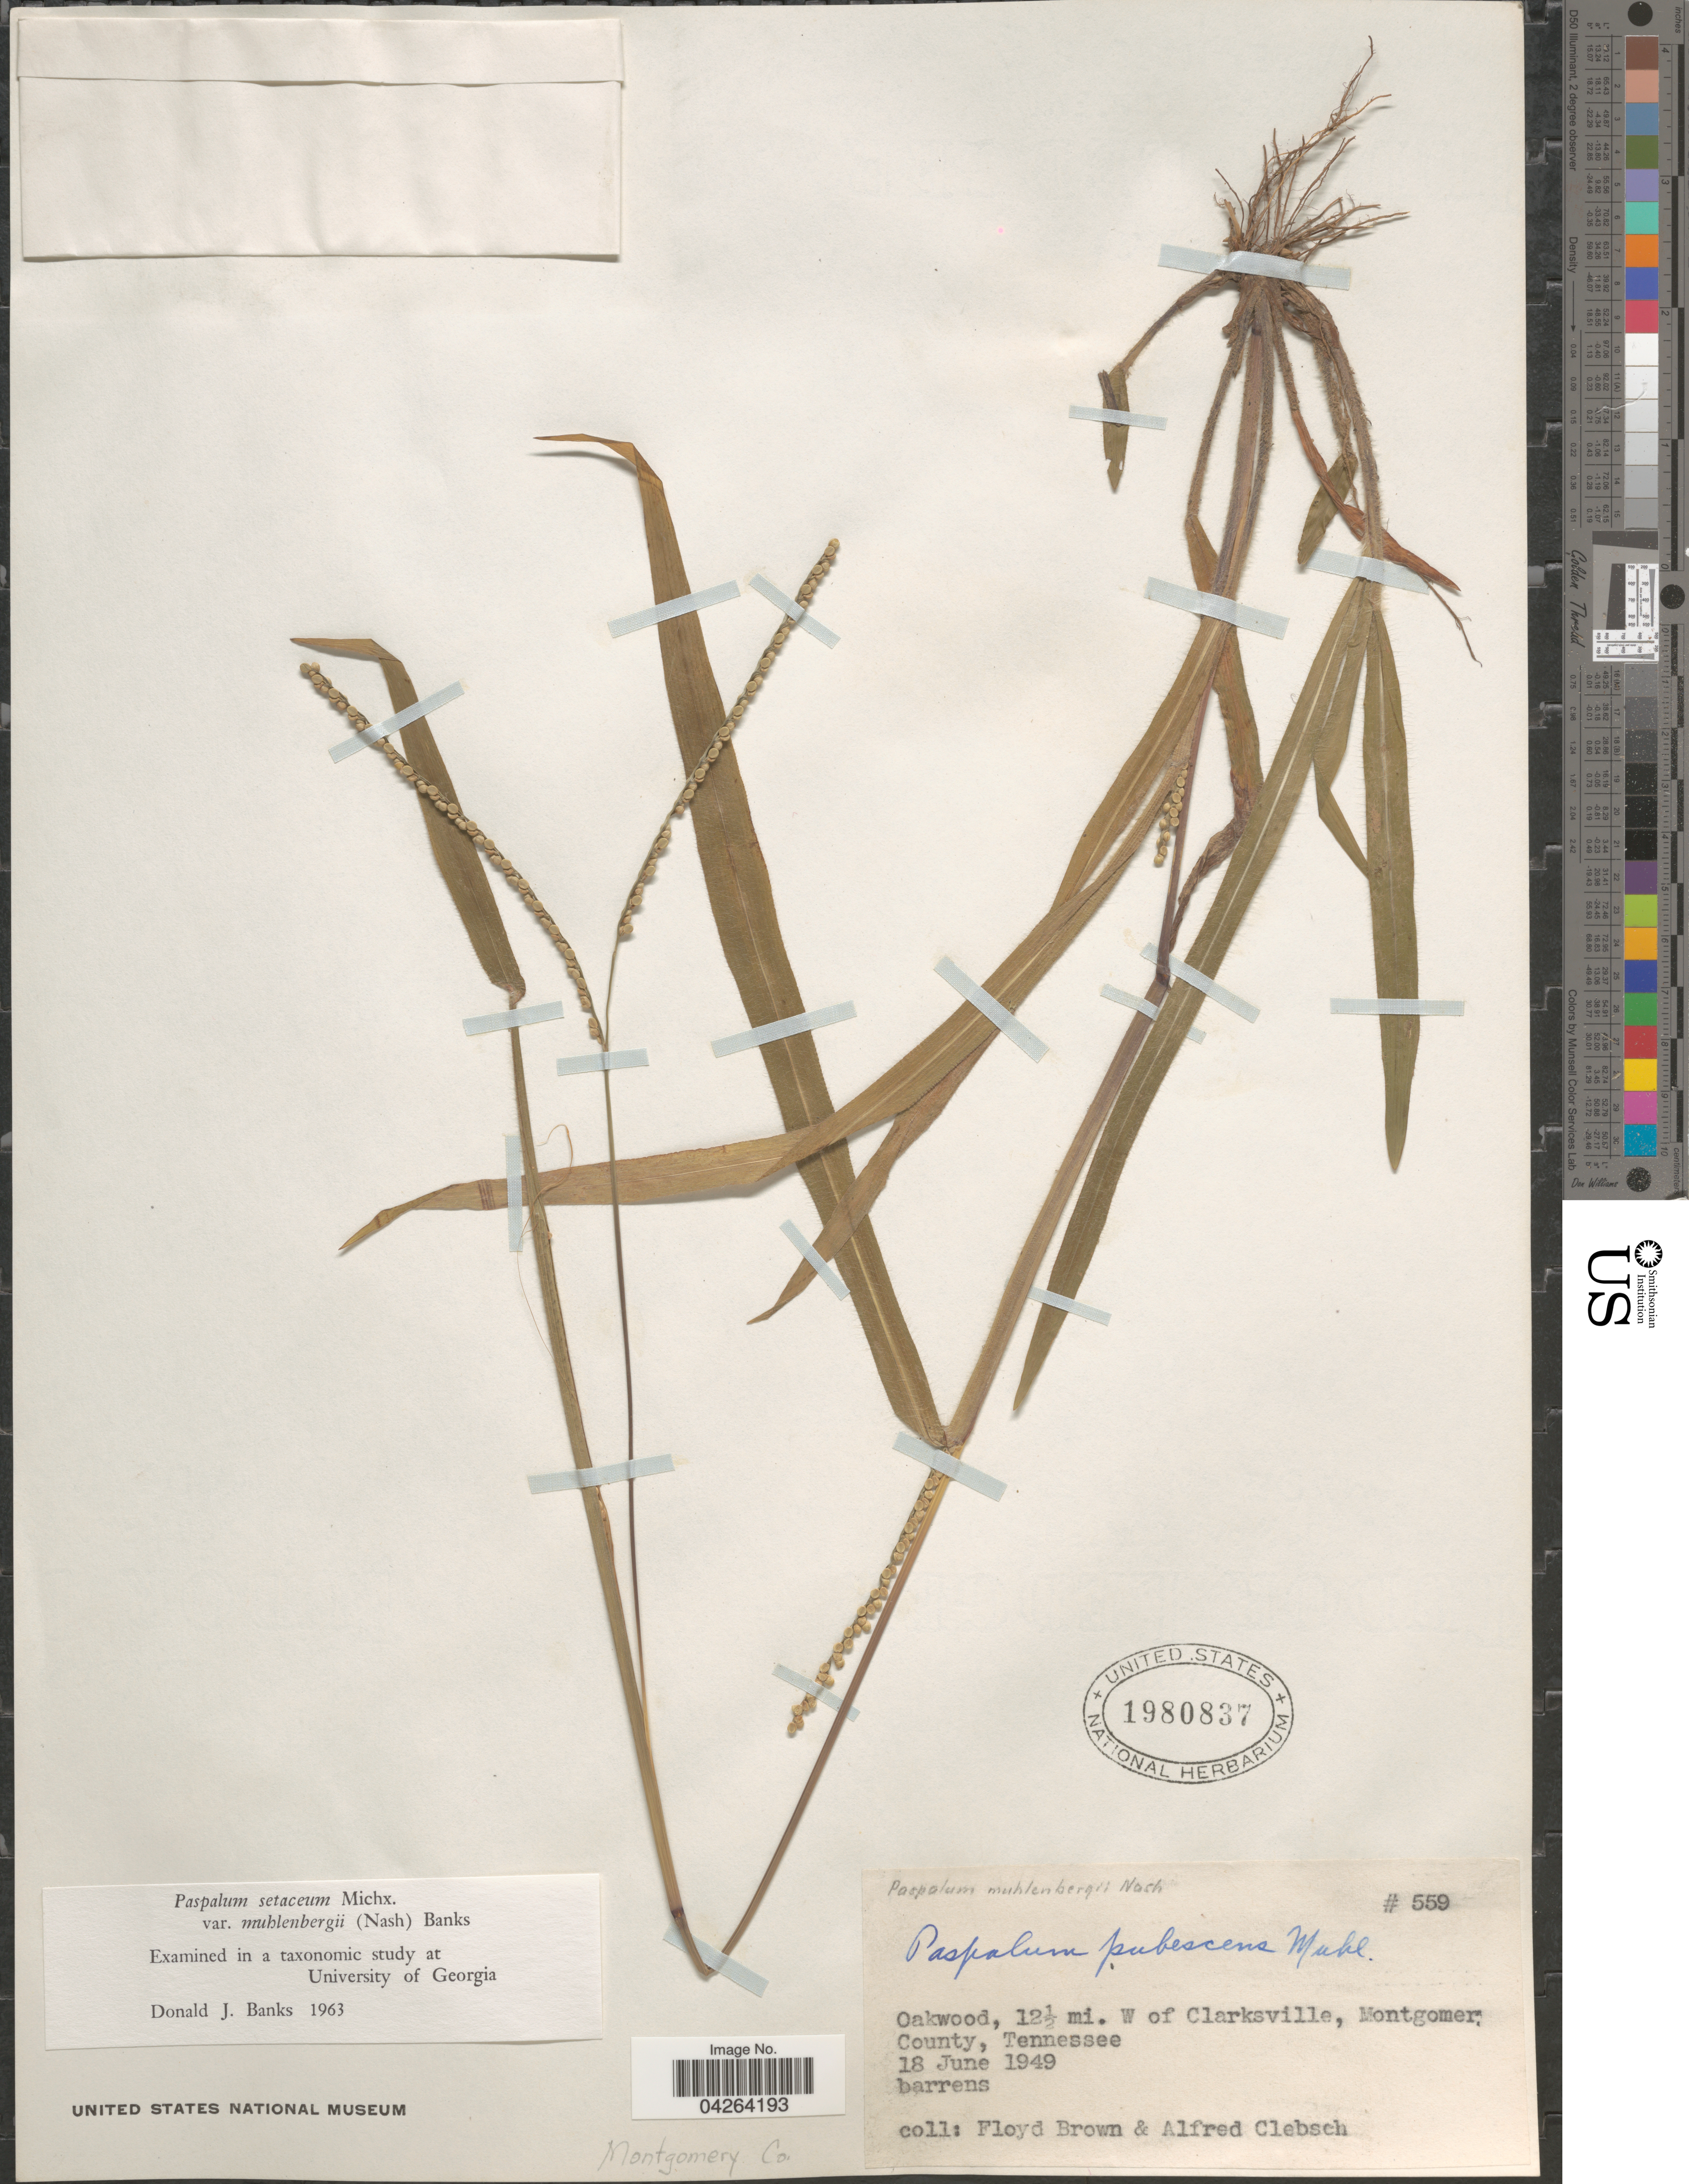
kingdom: Plantae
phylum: Tracheophyta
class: Liliopsida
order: Poales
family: Poaceae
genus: Paspalum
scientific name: Paspalum setaceum var. muhlenbergii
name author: (Nash) D.J. Banks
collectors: F. Brown & A. Clebsch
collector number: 559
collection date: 1949-06-18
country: United States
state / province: Tennessee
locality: Oakwood, 12½ mi. W of Clarksville, Montgomery County.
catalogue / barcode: US 1980837